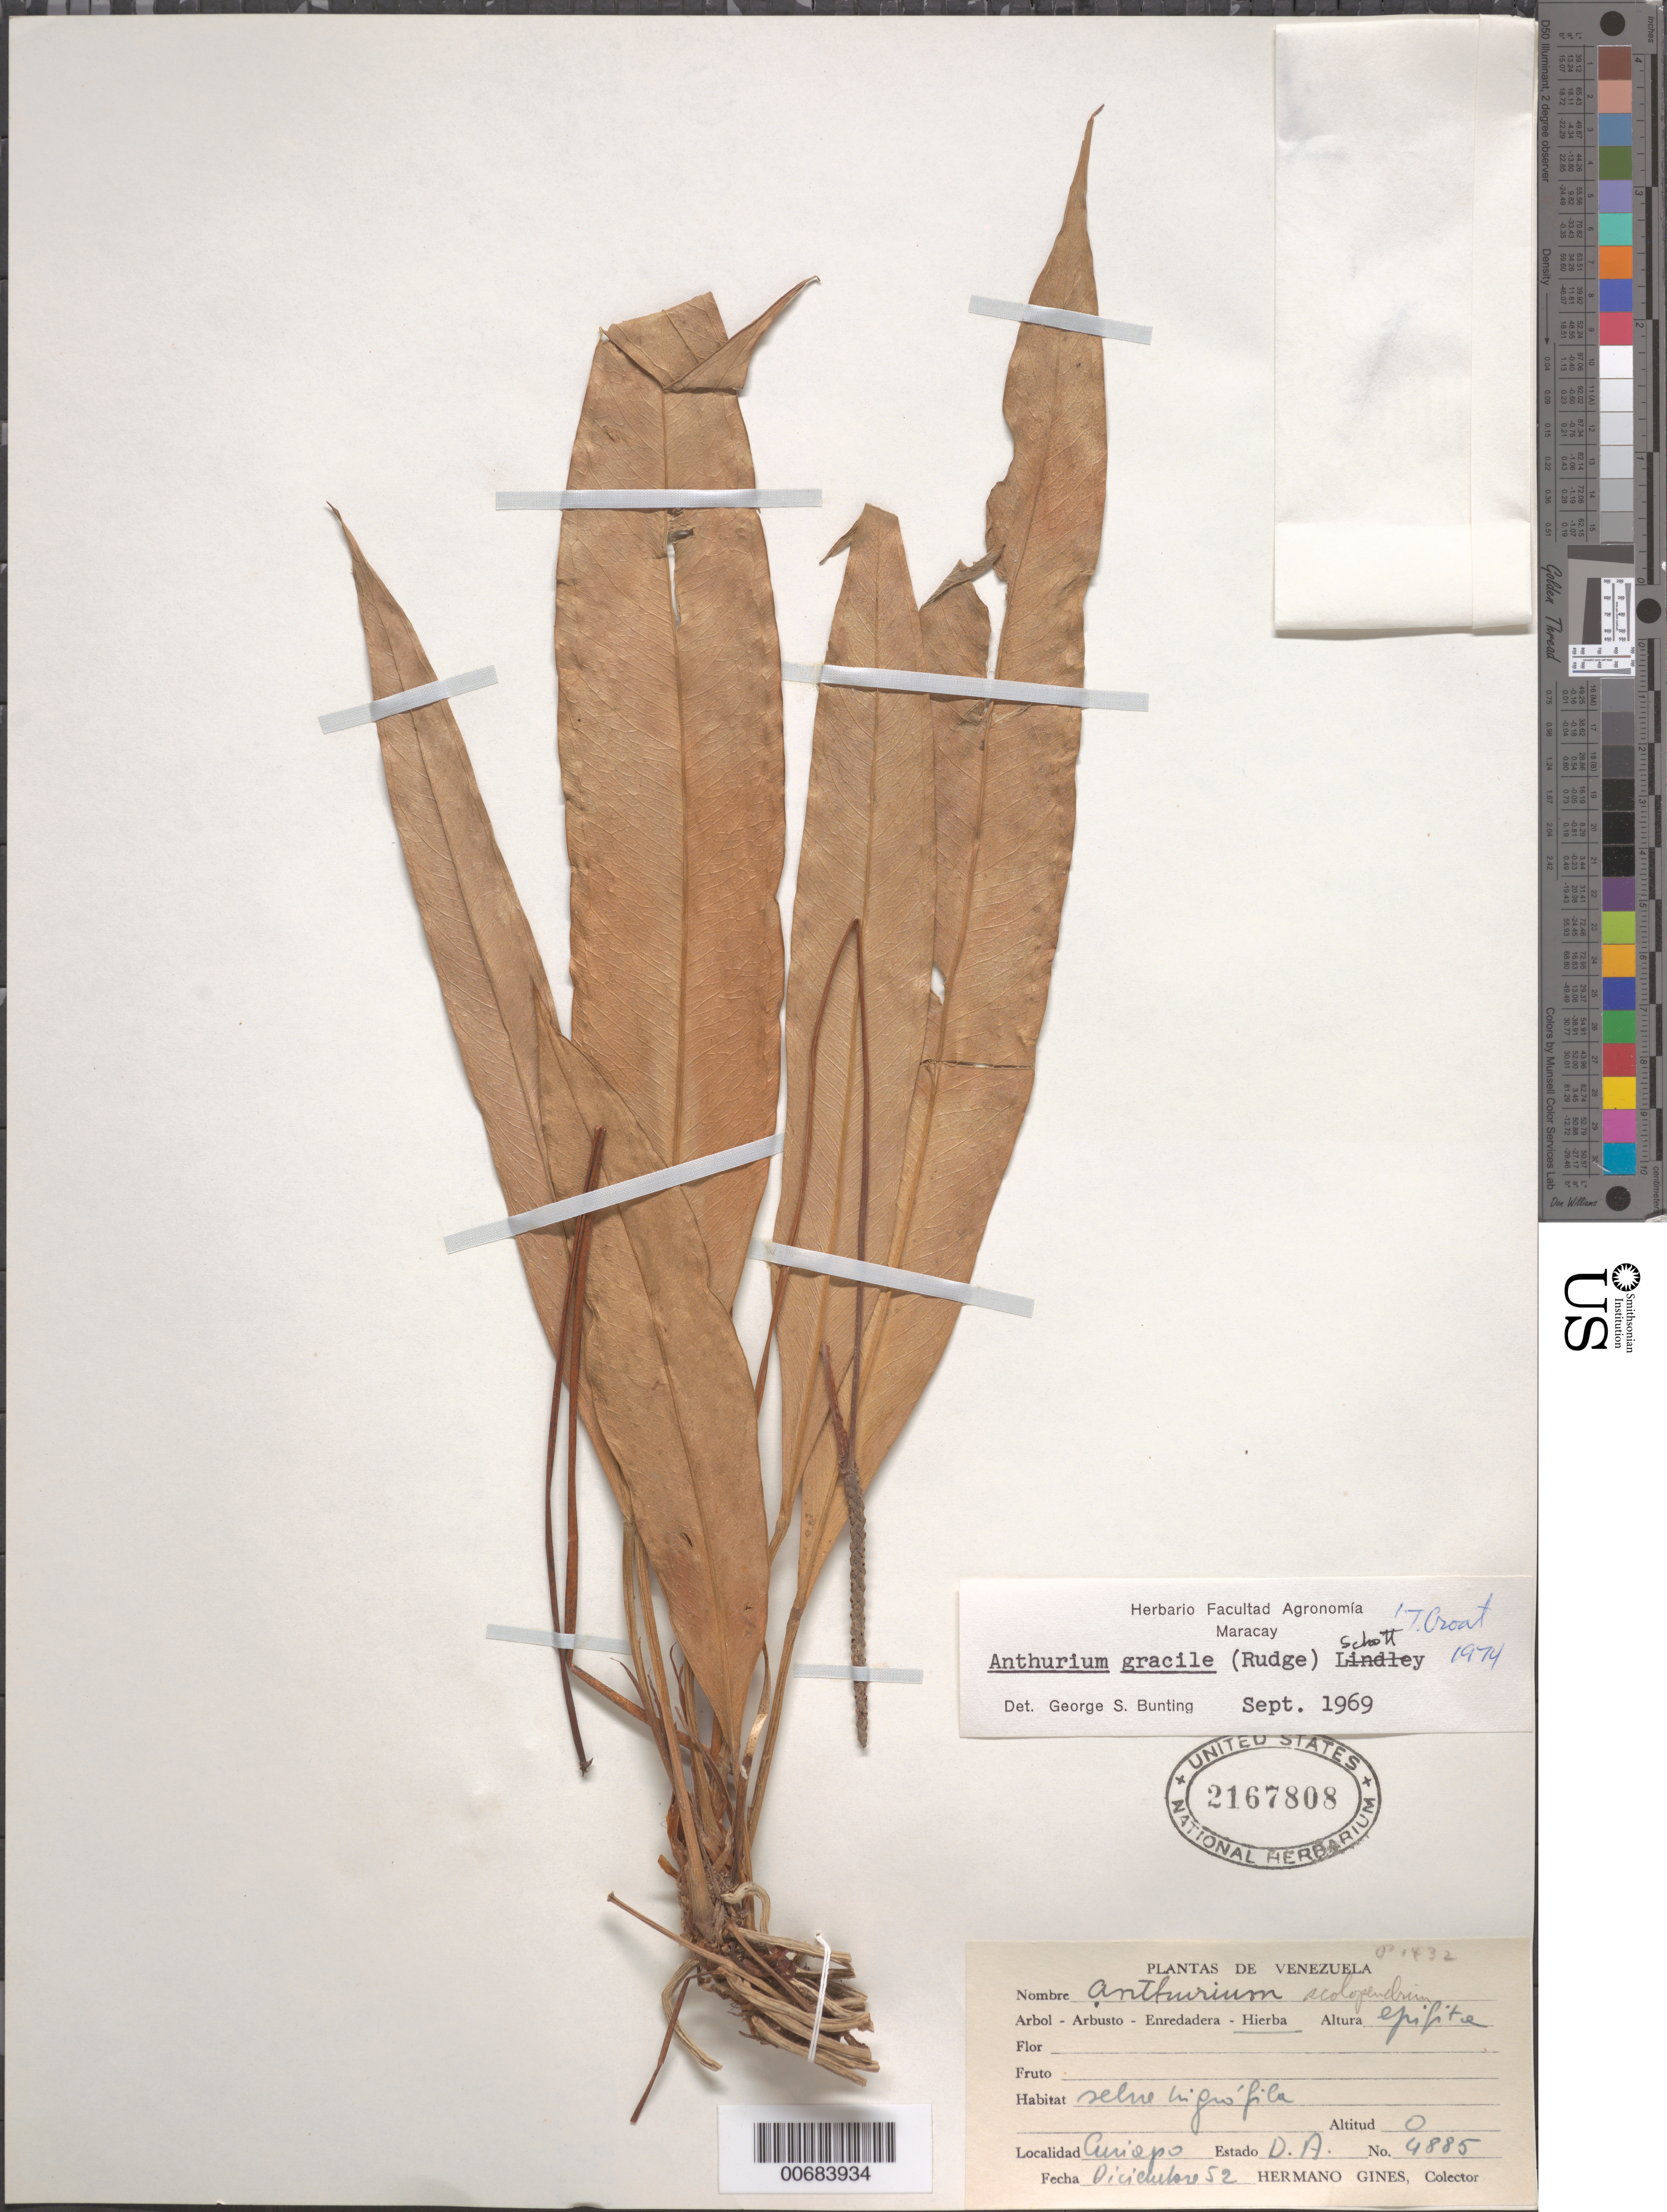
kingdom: Plantae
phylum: Tracheophyta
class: Liliopsida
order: Alismatales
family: Araceae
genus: Anthurium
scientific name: Anthurium gracile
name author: (Rudge) Schott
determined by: Croat, Thomas B., Missouri Botanical Garden (MO)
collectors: H. Gines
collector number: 4885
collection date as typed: Dec-52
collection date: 1952-12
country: Venezuela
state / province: Delta Amacuro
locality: Curiapo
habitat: Selva higrophila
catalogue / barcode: US 2167808